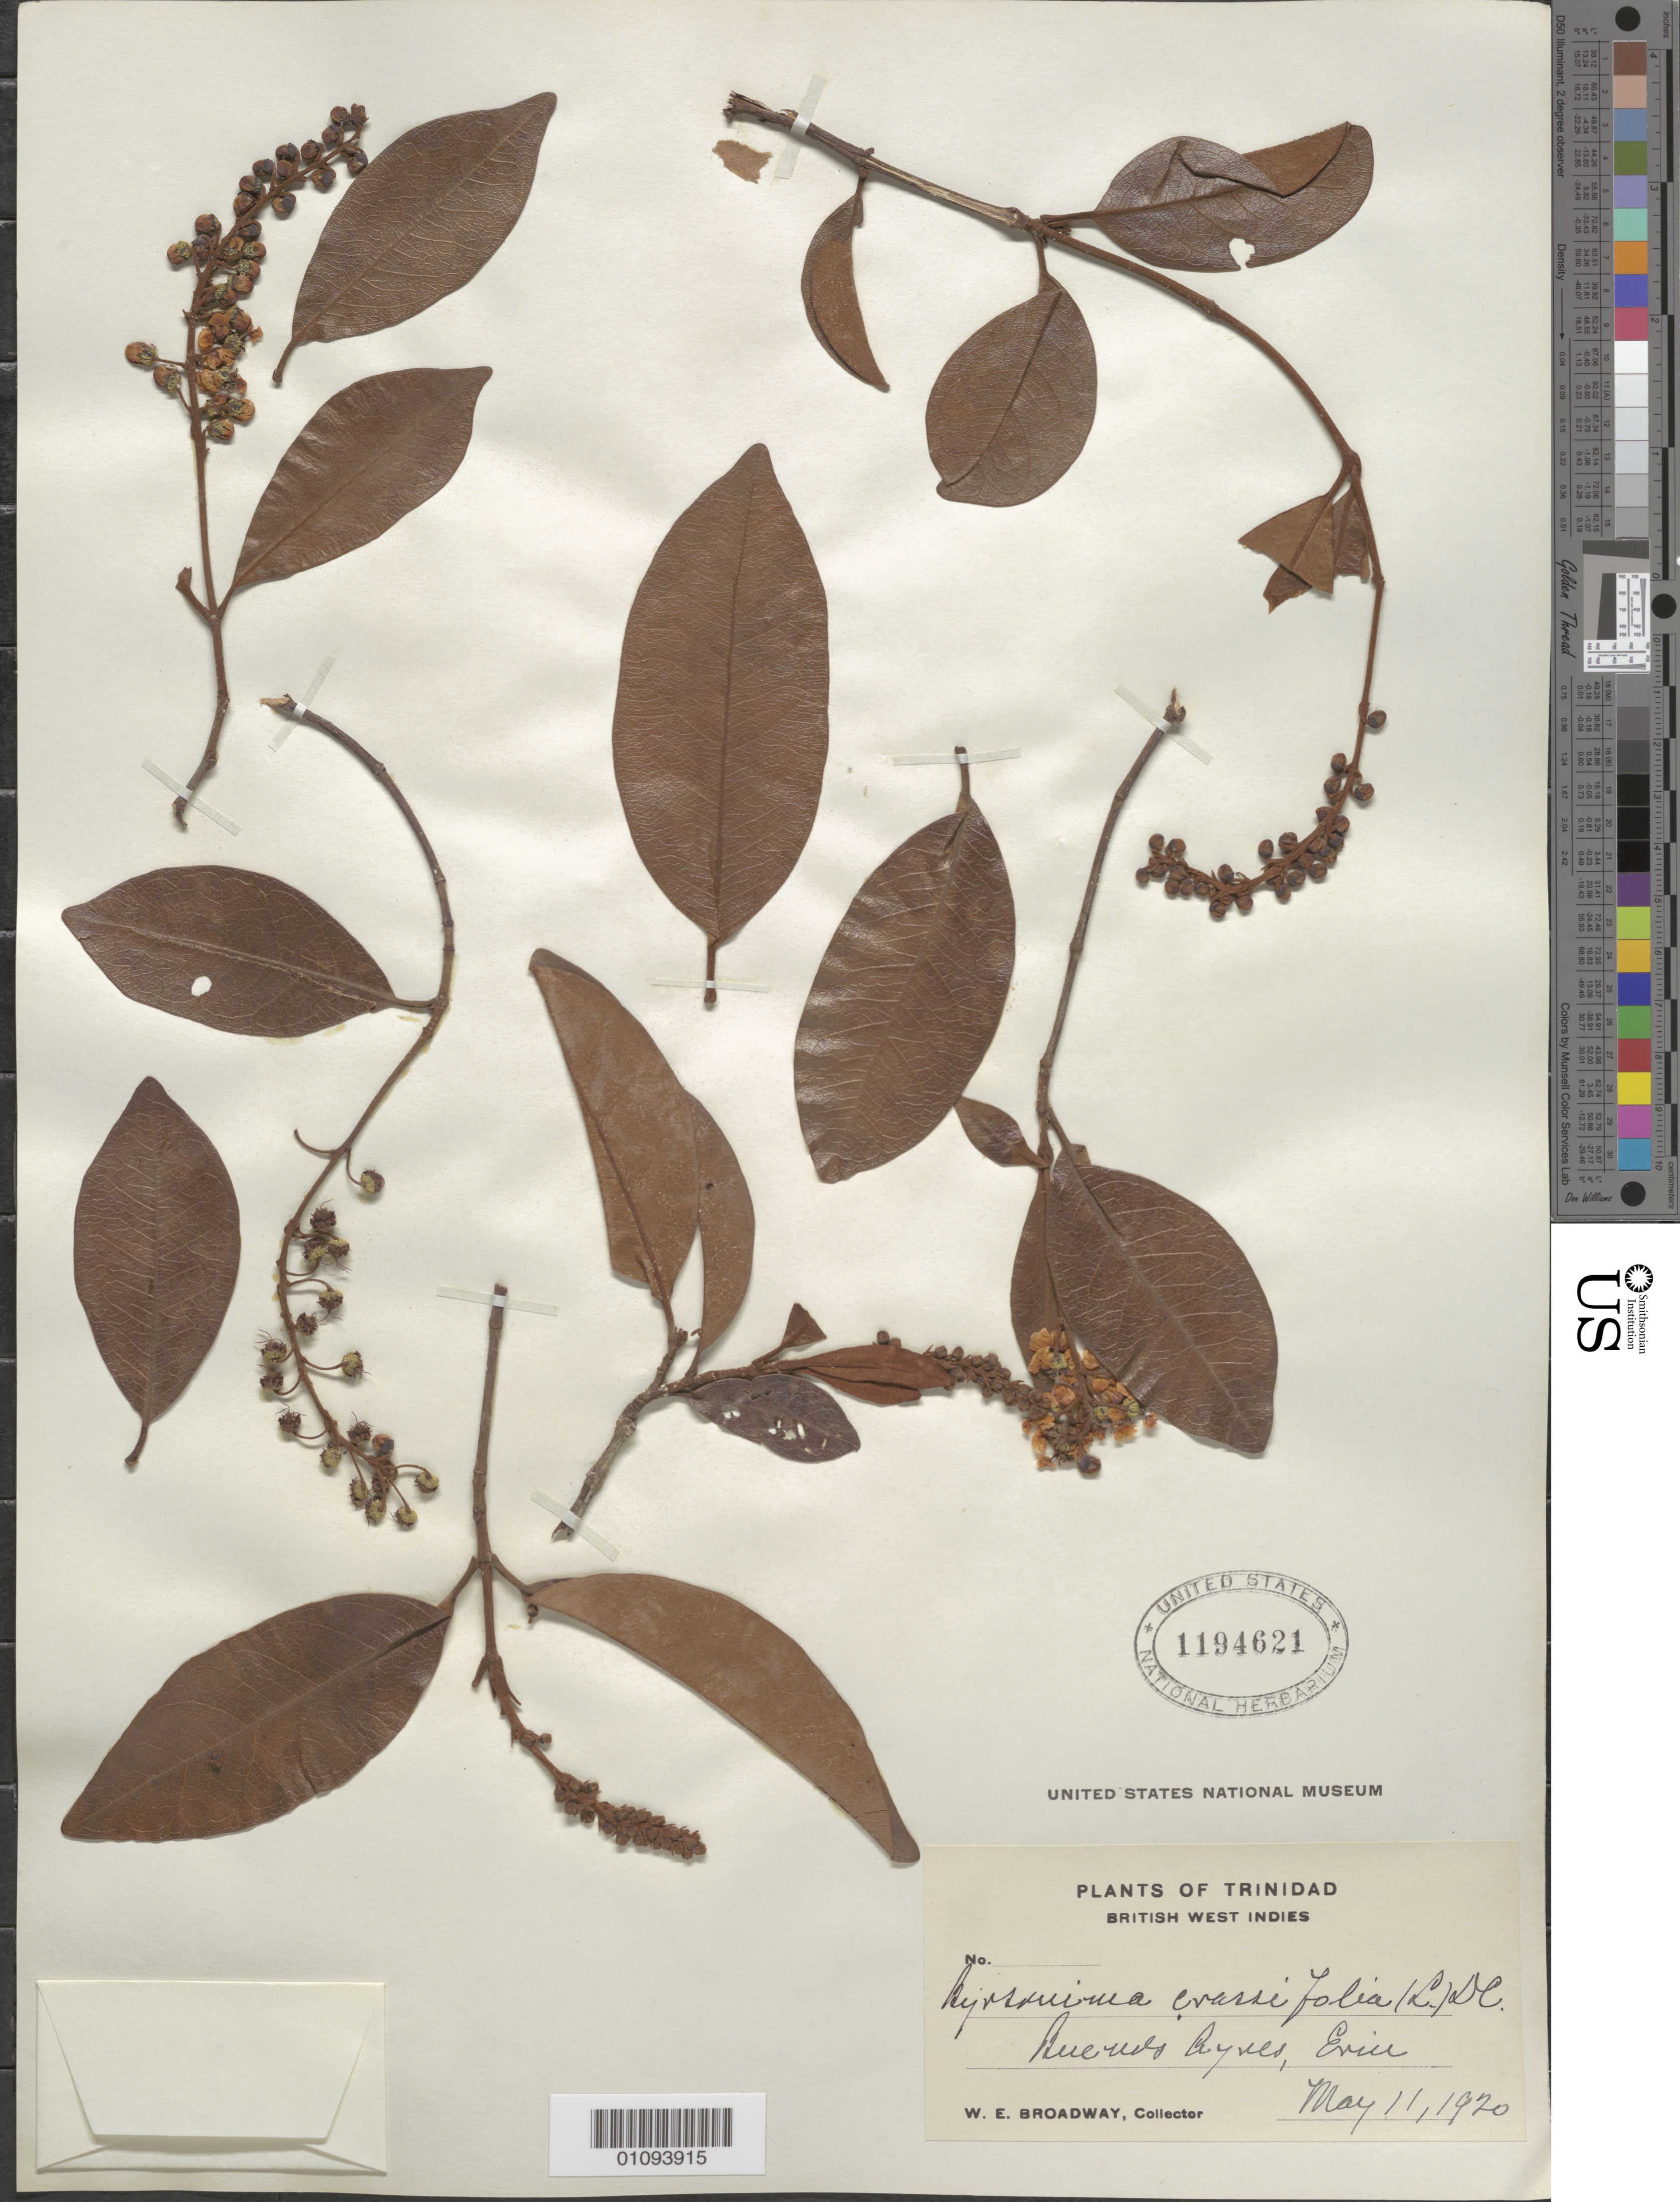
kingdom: Plantae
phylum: Tracheophyta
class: Magnoliopsida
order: Malpighiales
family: Malpighiaceae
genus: Byrsonima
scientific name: Byrsonima crassifolia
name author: (L.) Kunth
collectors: W. E. Broadway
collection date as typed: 11 May 1920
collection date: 1920-05-11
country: Trinidad and Tobago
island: Trinidad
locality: Buenos Ayres, Erin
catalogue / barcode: US 1194621